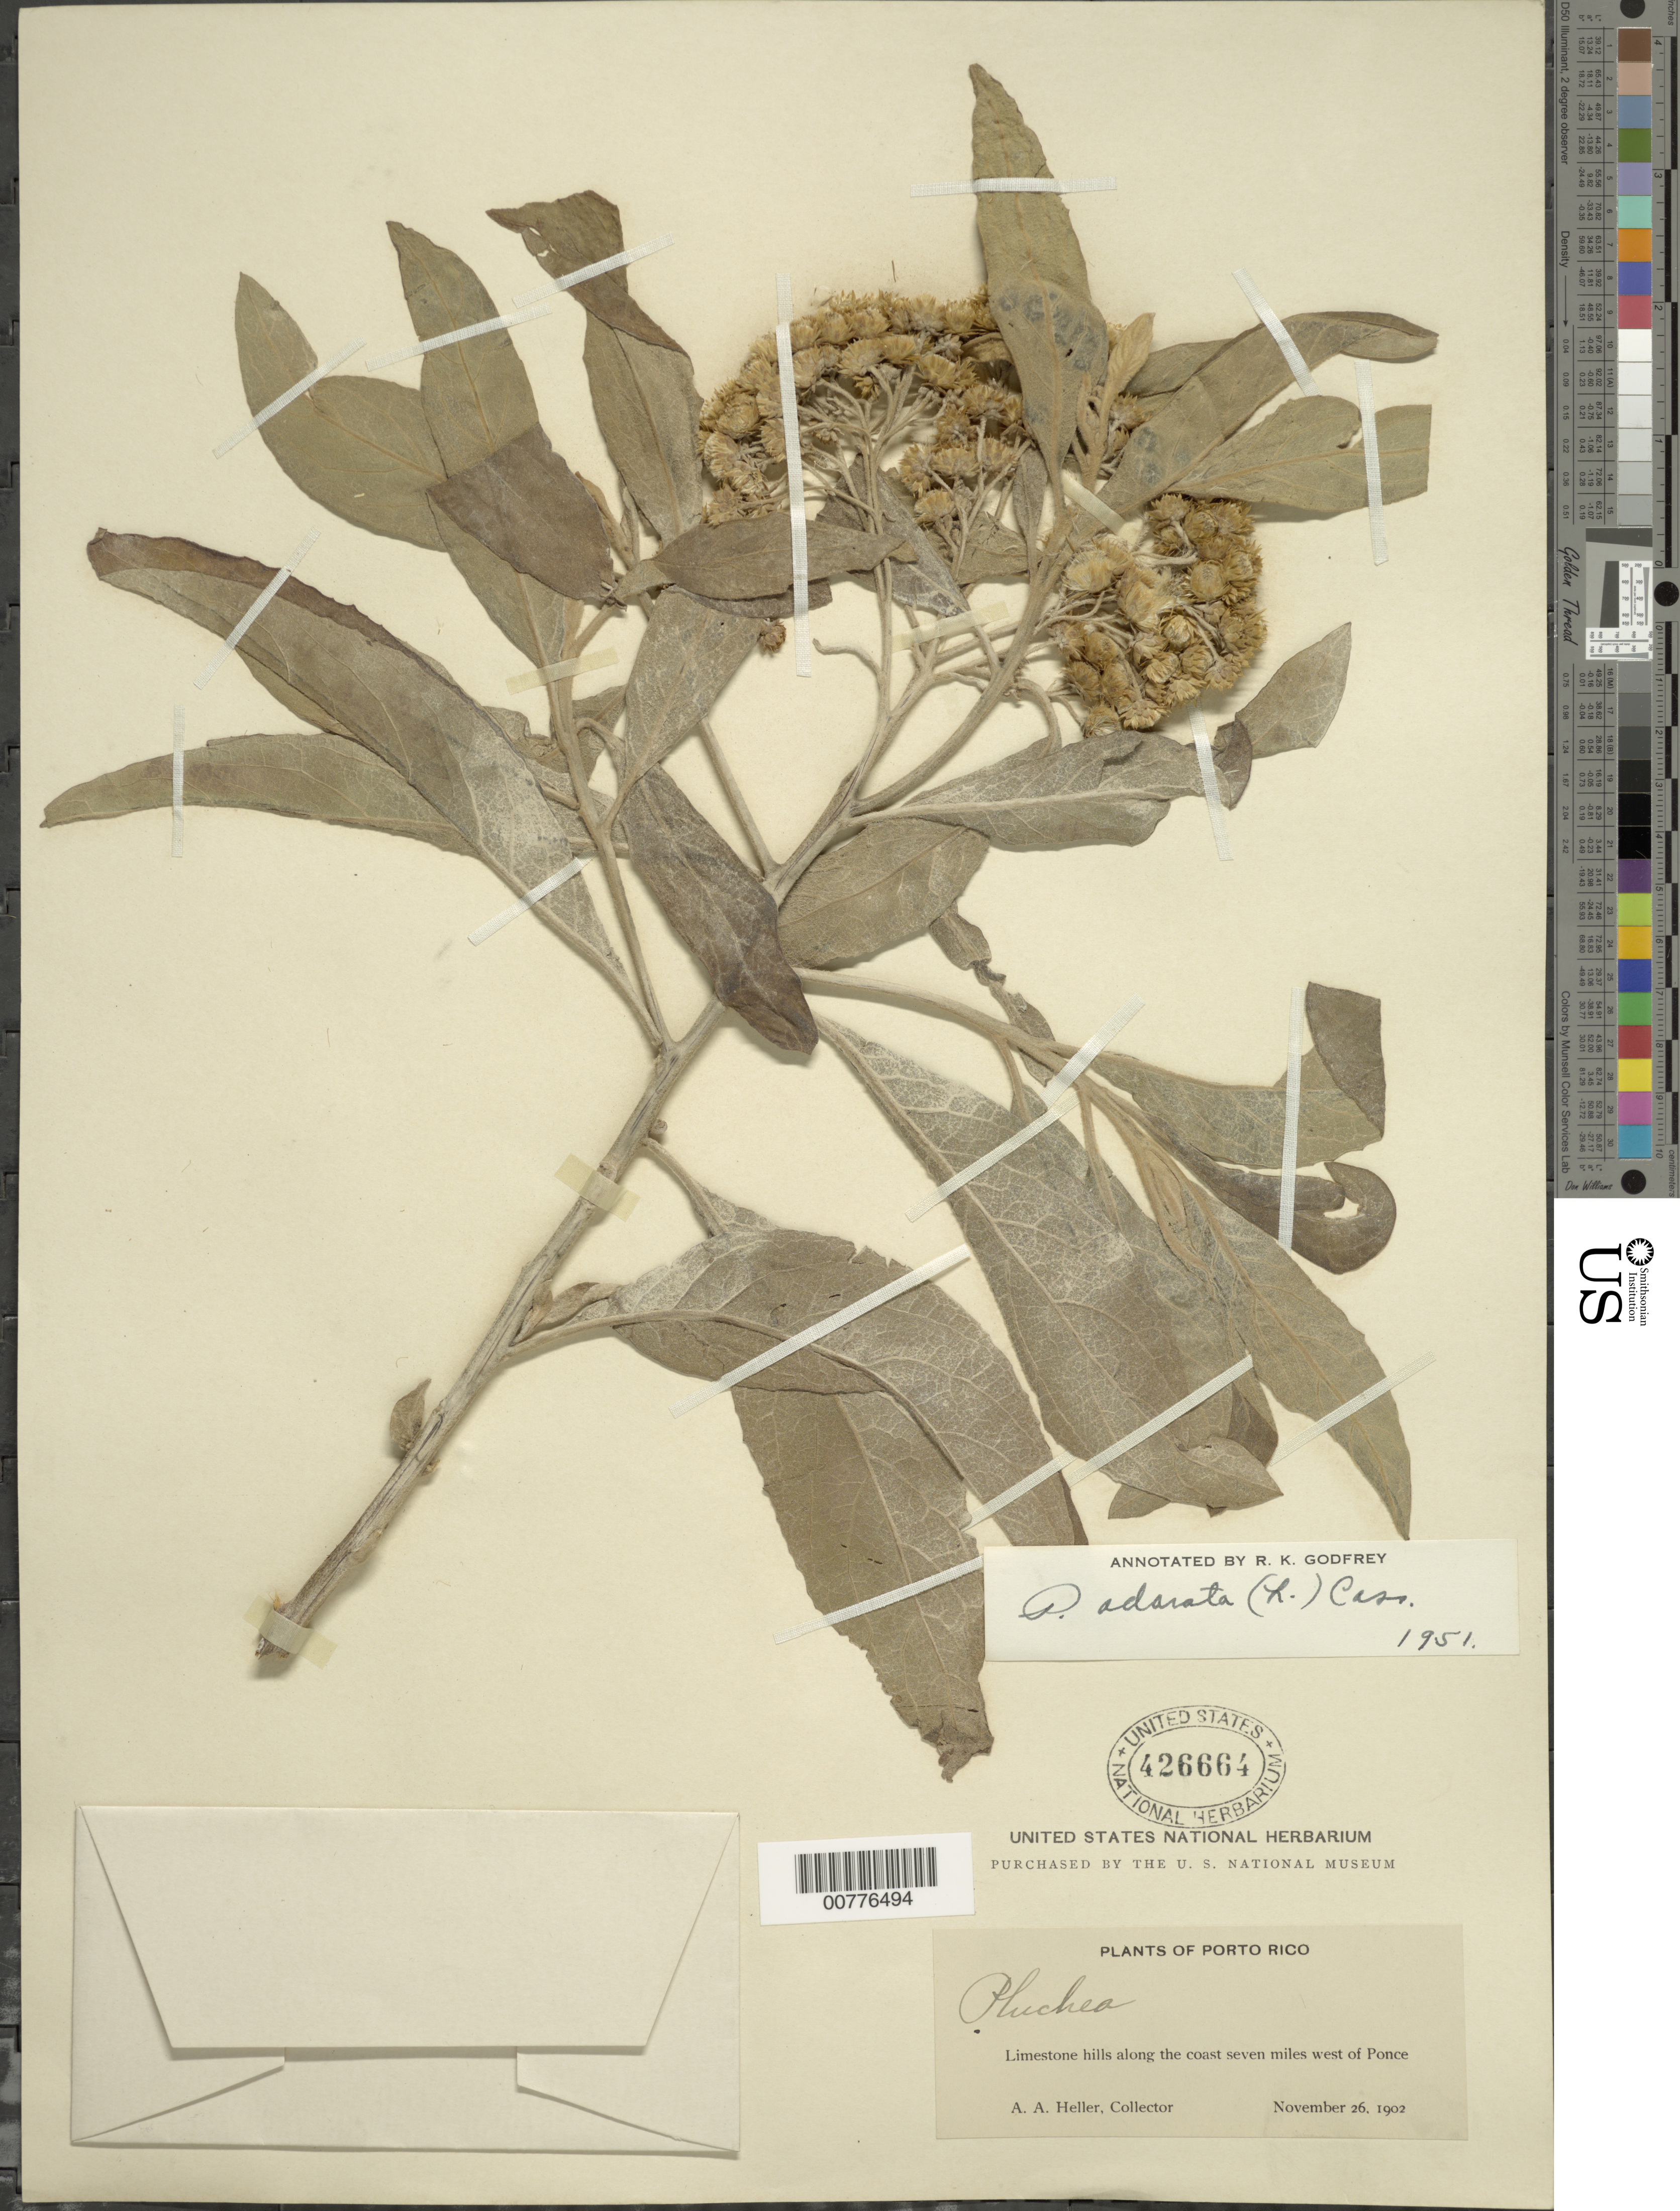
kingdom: Plantae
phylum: Tracheophyta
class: Magnoliopsida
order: Asterales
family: Asteraceae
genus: Pluchea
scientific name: Pluchea carolinensis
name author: (Jacq.) D. Don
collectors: A. A. Heller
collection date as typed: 26 Nov 1902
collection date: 1902-11-26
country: Puerto Rico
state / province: Ponce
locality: Limestone hills along the coast, 7 miles west of Ponce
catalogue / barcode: US 426664